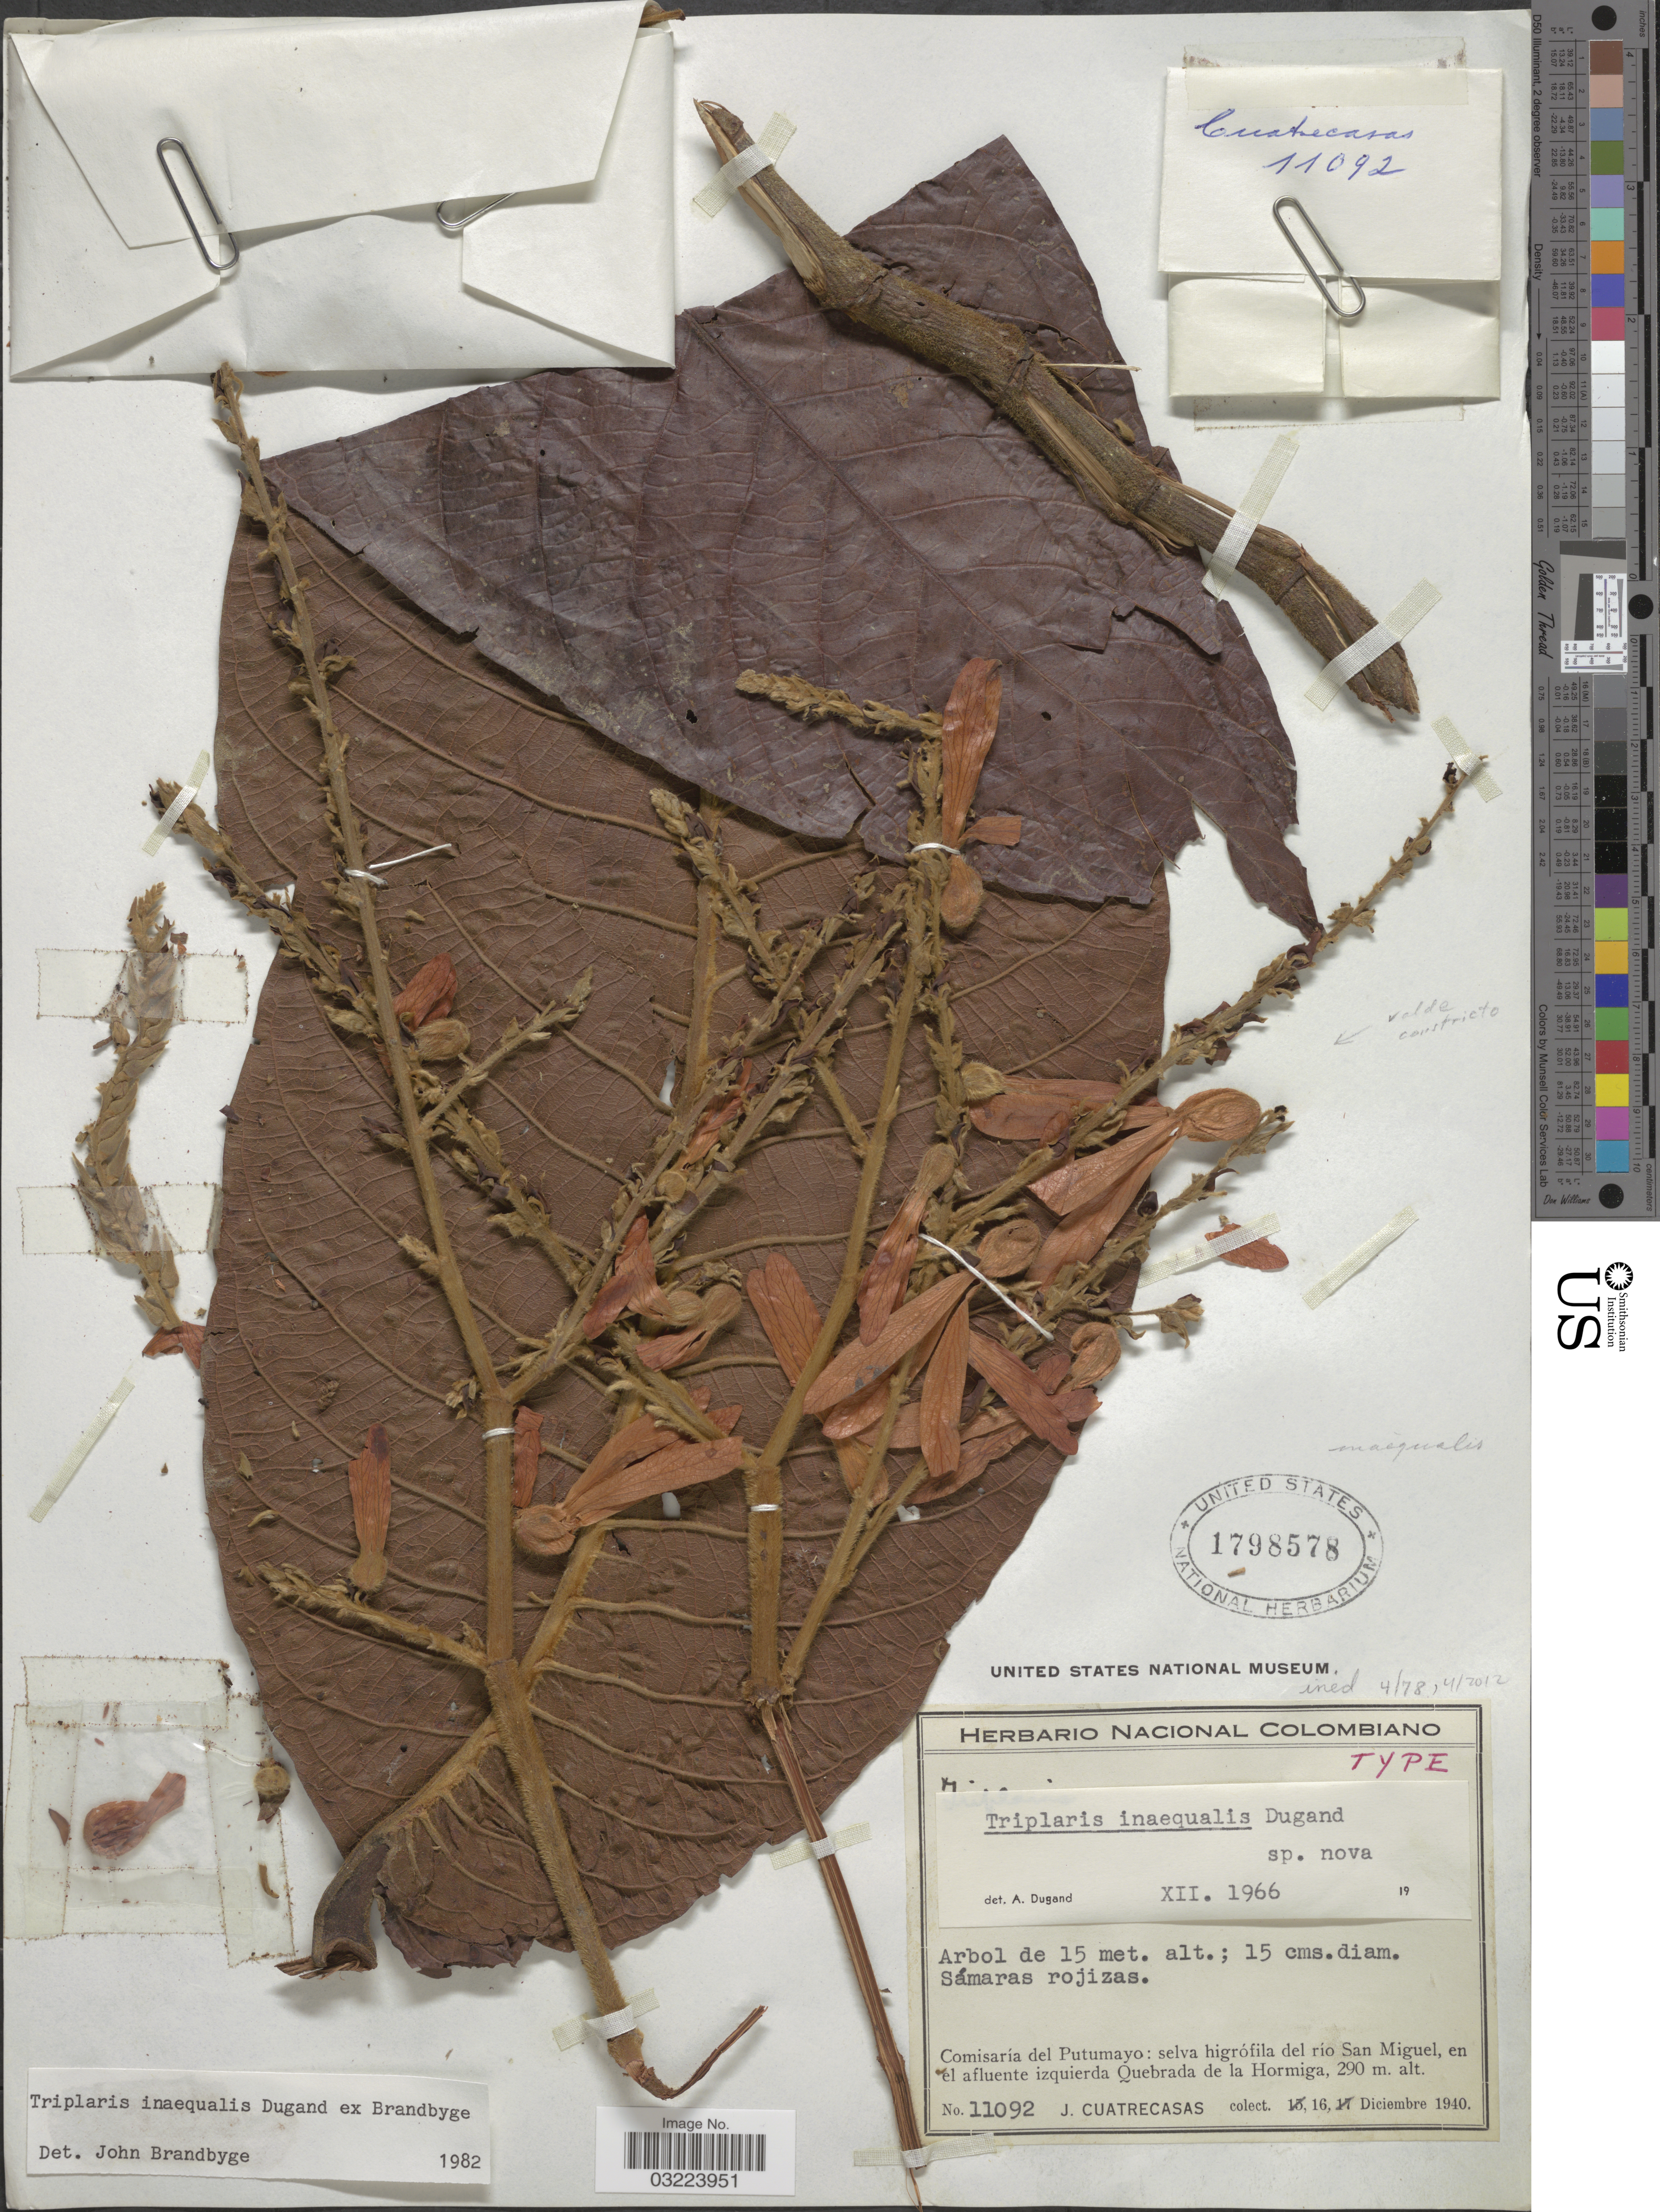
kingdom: Plantae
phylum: Tracheophyta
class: Magnoliopsida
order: Caryophyllales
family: Polygonaceae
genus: Triplaris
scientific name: Triplaris dugandii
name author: Brandbyge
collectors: J. Cuatrecasas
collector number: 11092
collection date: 1940-12-16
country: Colombia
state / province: Putumayo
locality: Comisaría del Putumayo: selva higrófila del rio San Miguel, en el afluente izquierda Quebrada de la Hormiga.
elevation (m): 290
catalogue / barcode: US 1798578